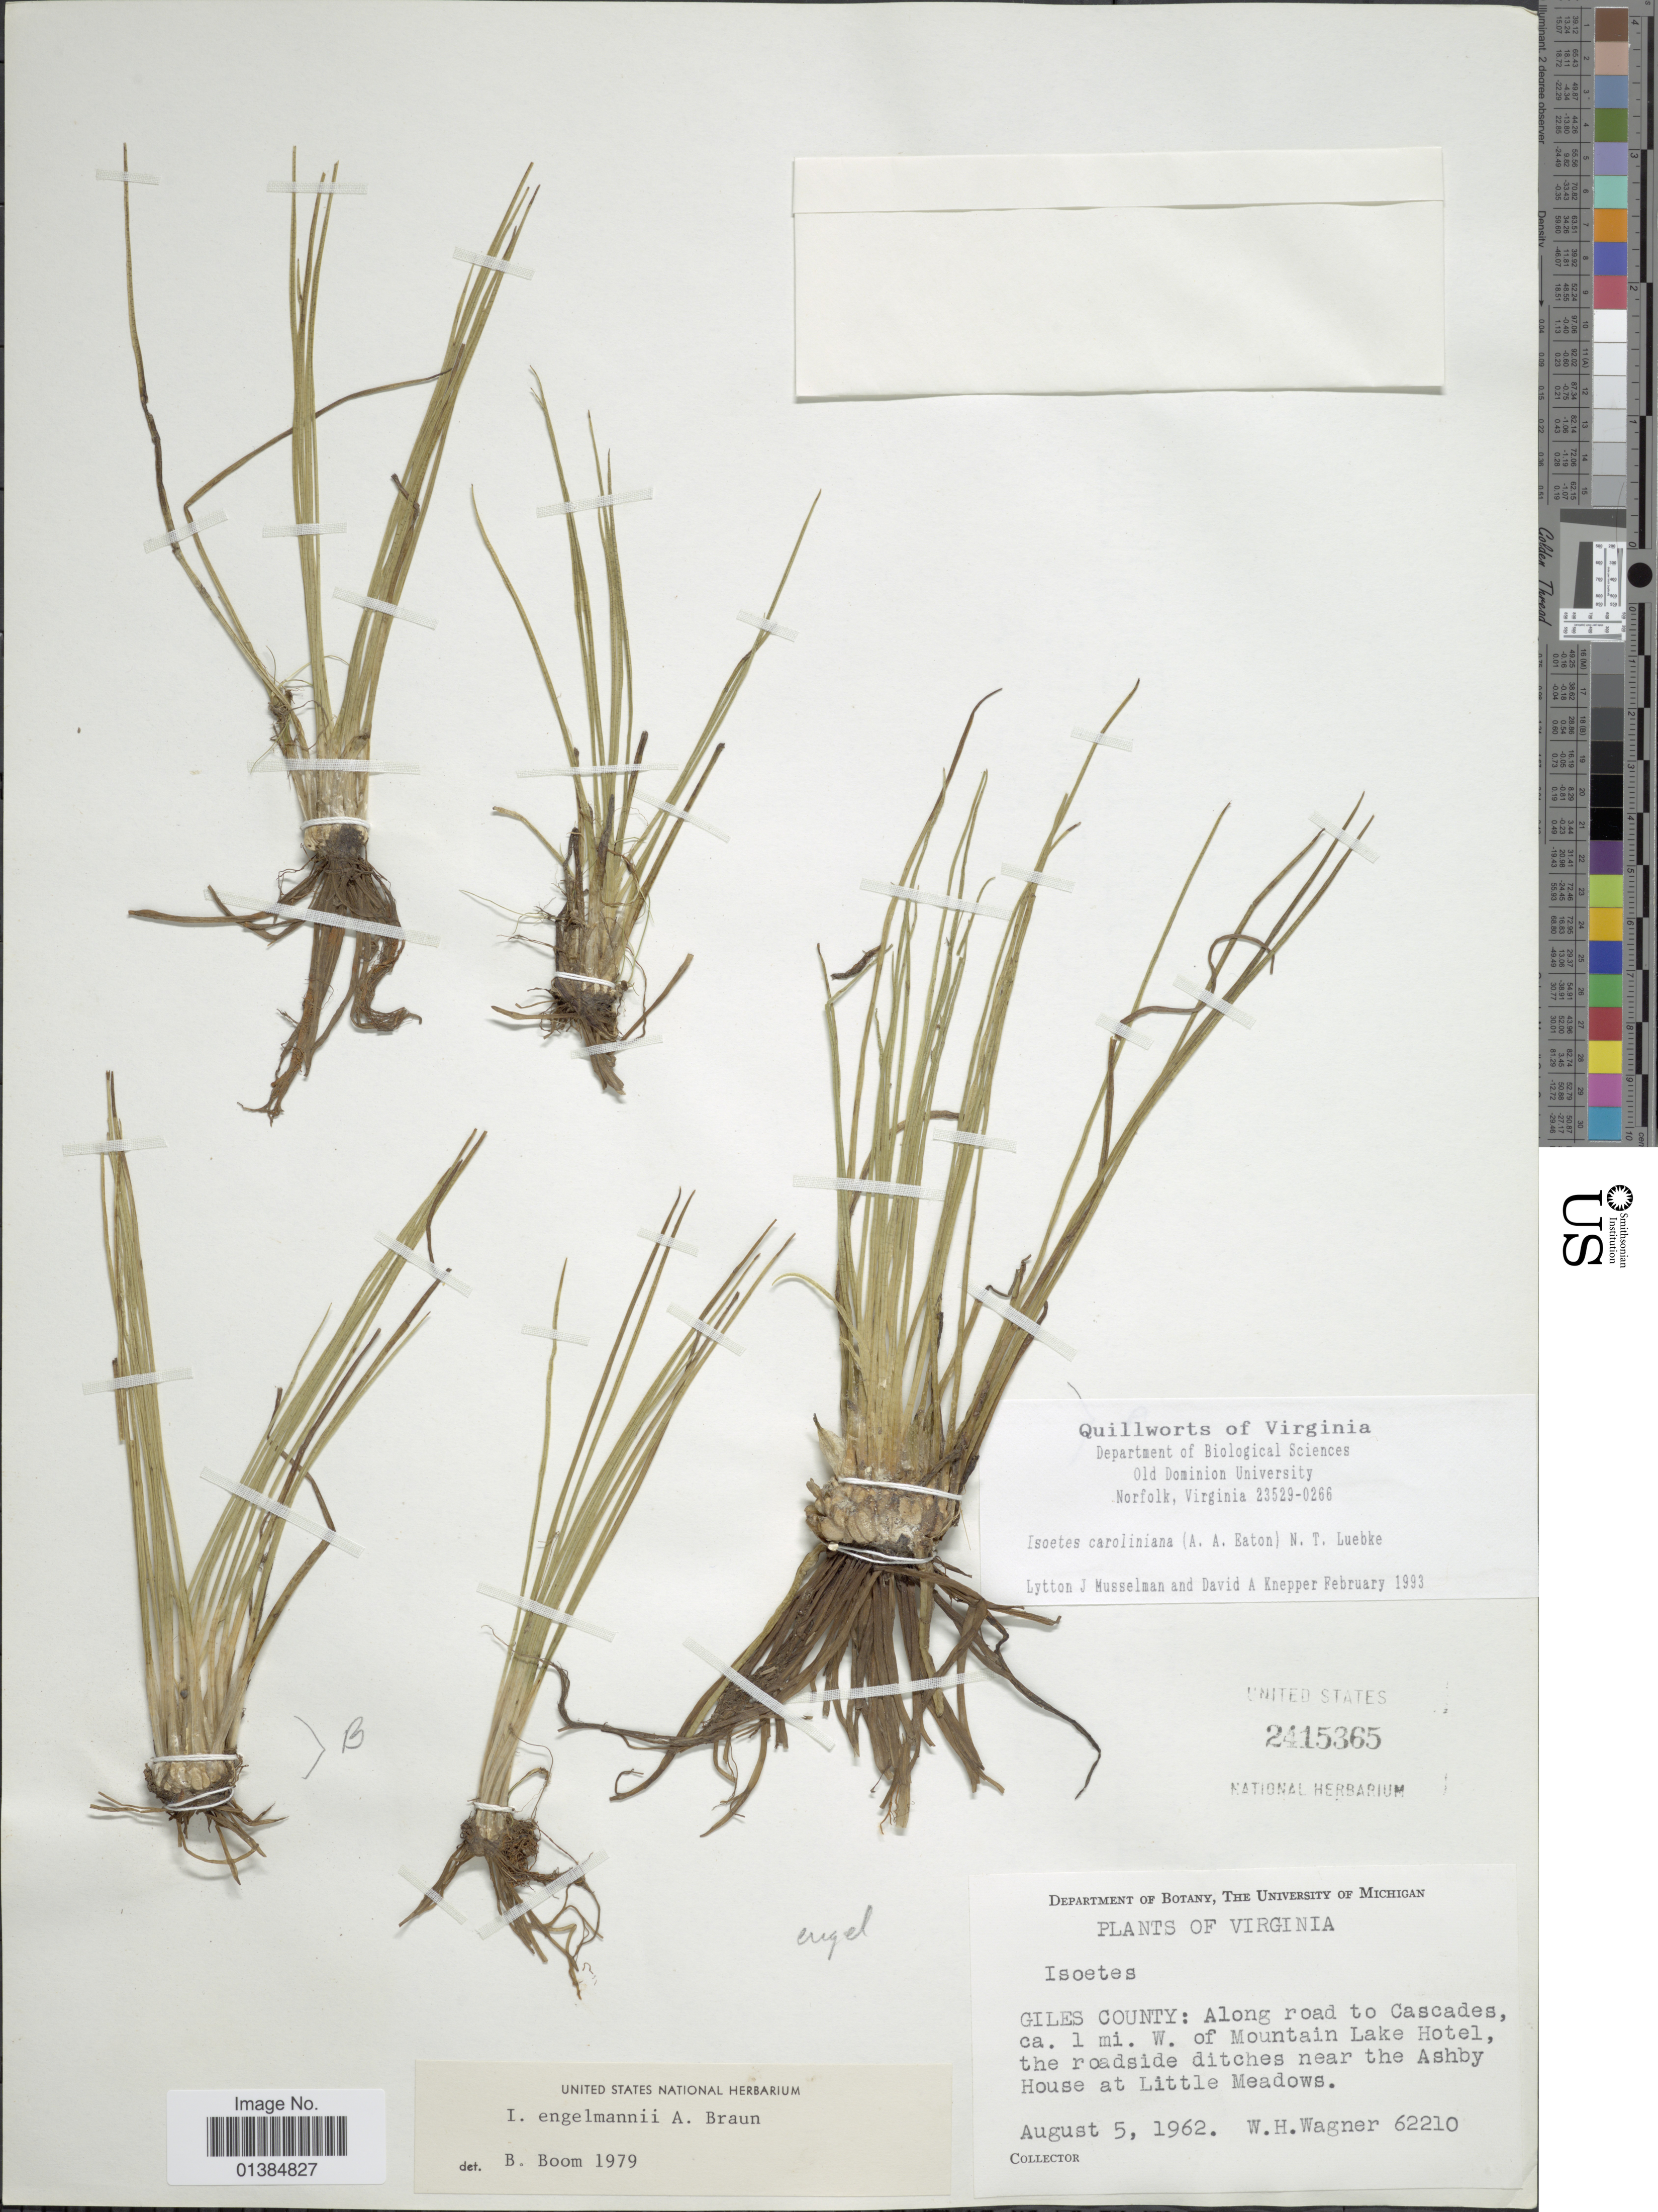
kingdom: Plantae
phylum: Tracheophyta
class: Lycopodiopsida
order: Isoetales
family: Isoetaceae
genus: Isoetes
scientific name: Isoetes valida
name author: (Engelm.) Clute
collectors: W. H. Wagner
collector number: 62210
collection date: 1962-08-05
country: United States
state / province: Virginia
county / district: Giles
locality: Along road to Cascades, ca. 1 mi. W. of Mountain Lake Hotel, the roadside ditches near the Ashby House at Little Meadows.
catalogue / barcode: US 2415365